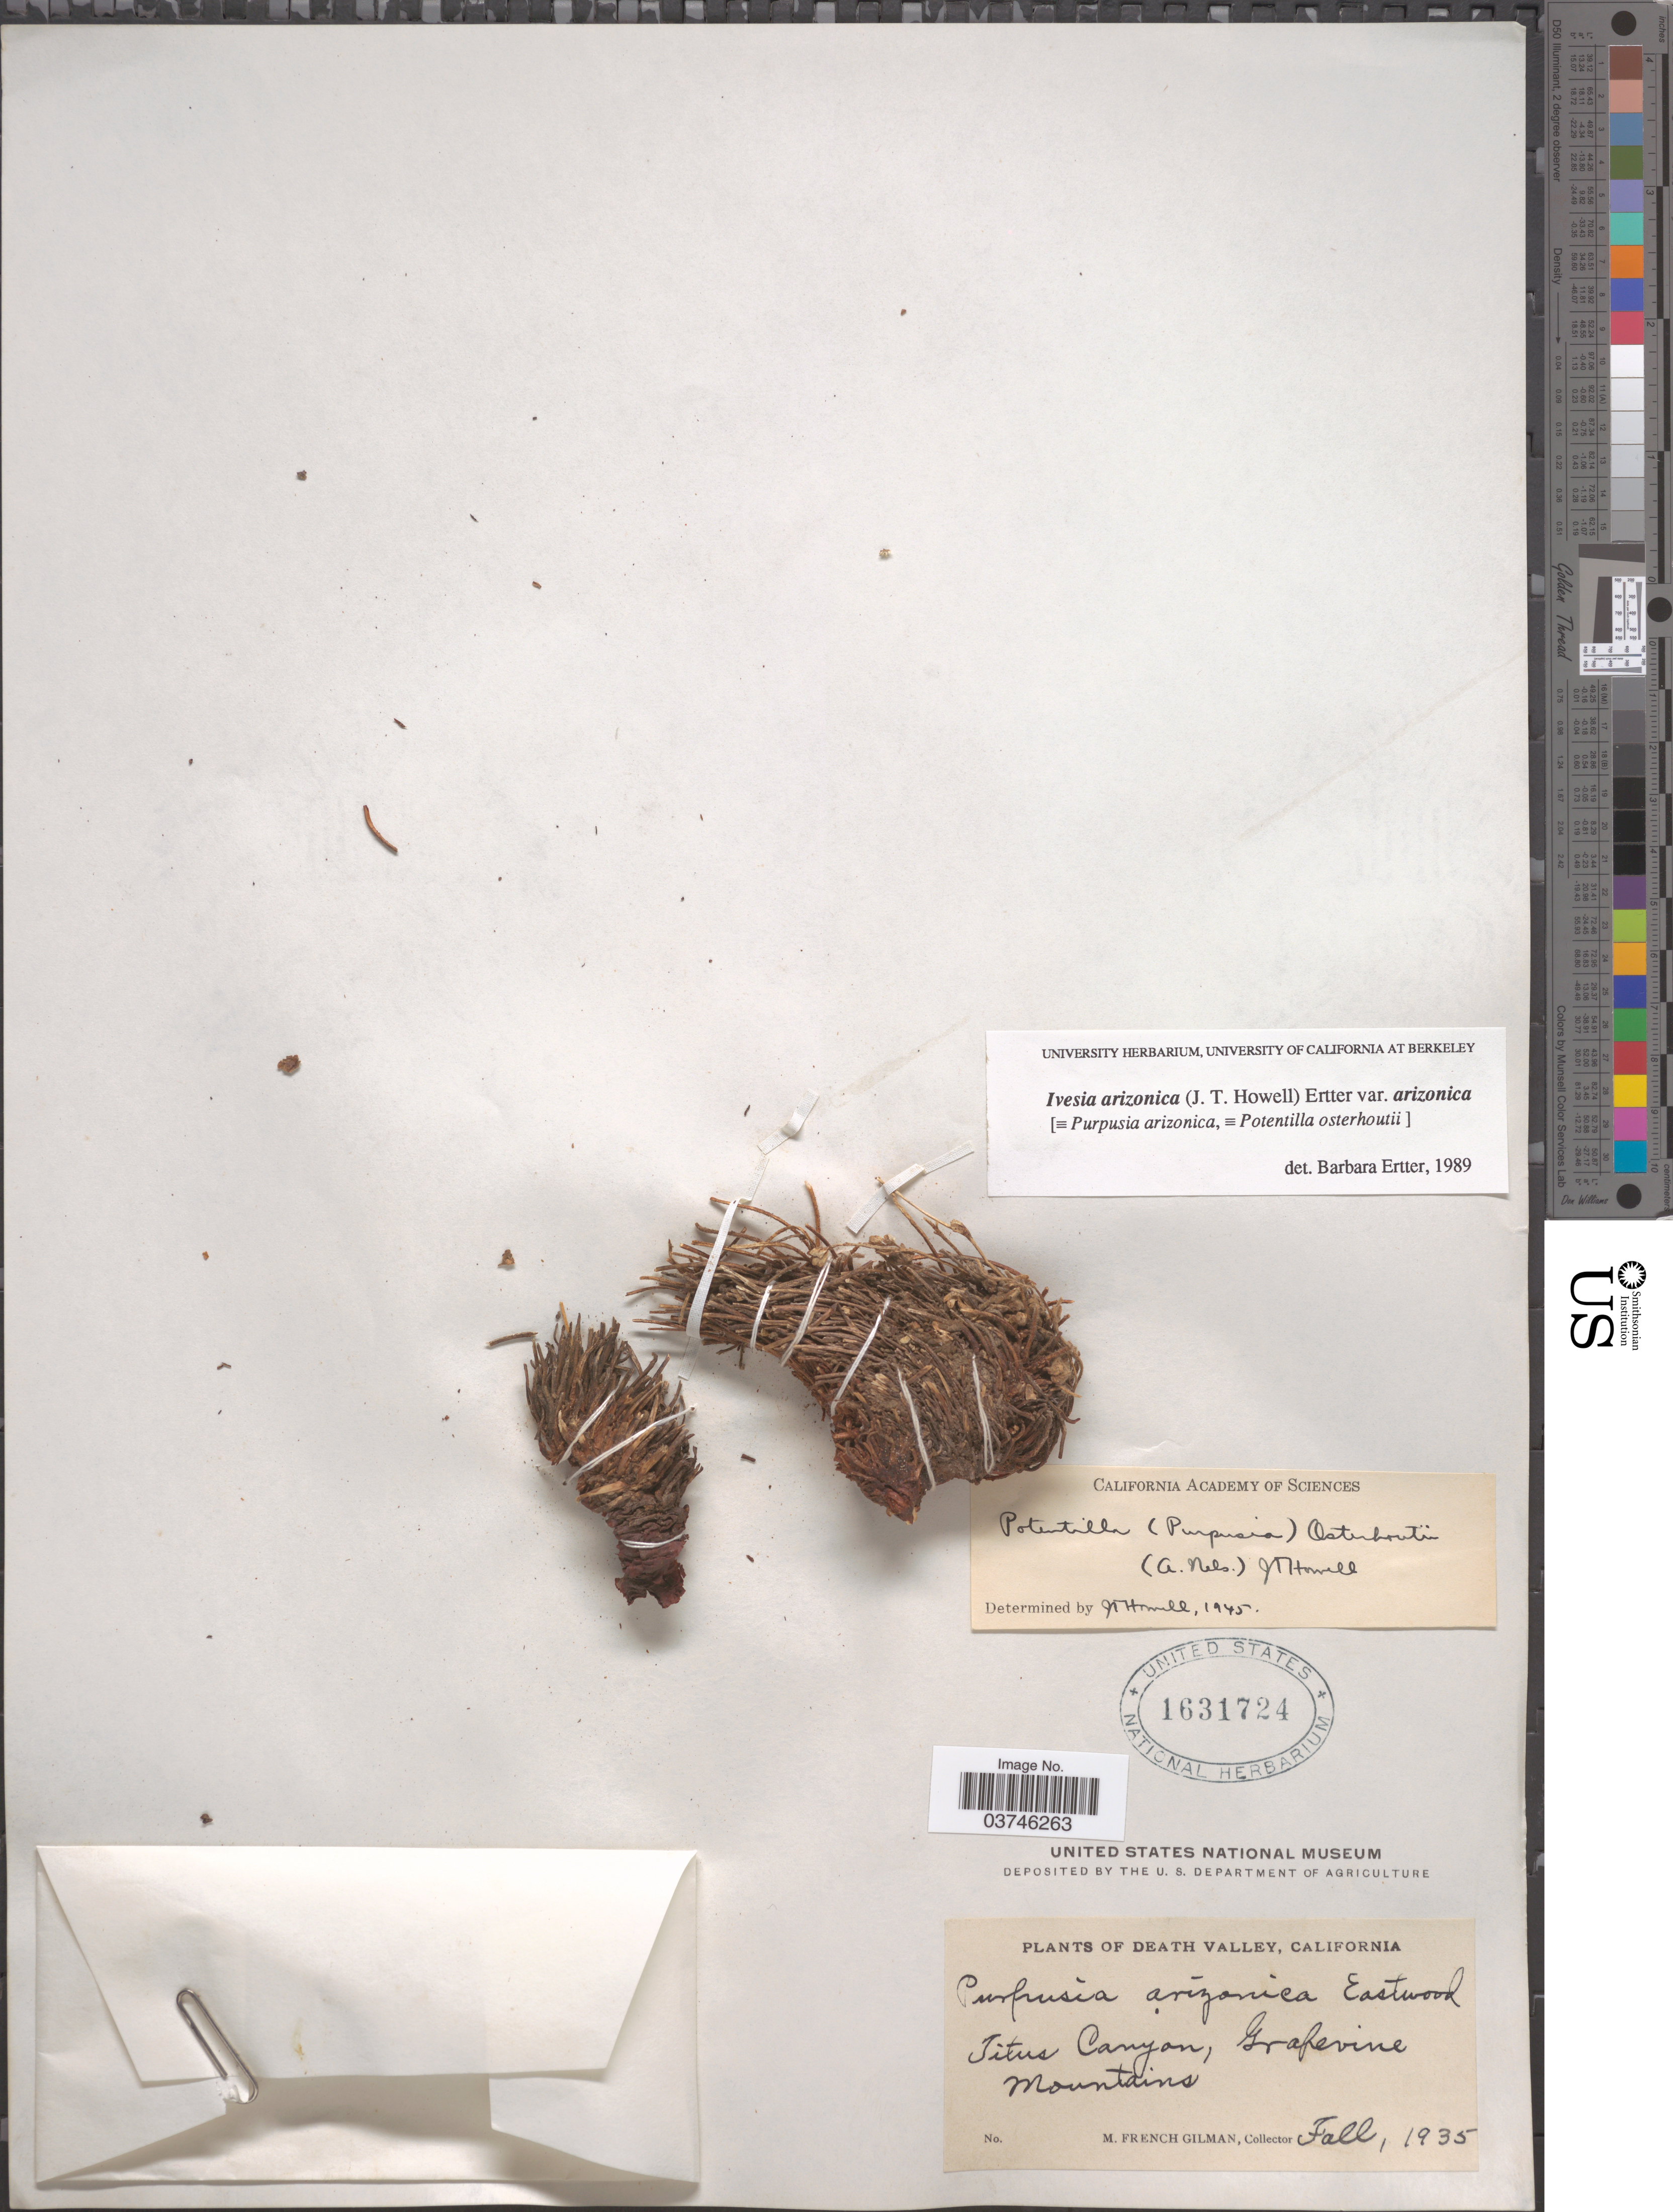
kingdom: Plantae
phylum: Tracheophyta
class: Magnoliopsida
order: Rosales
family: Rosaceae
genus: Potentilla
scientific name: Potentilla osterhoutii var. osterhoutii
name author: (A. Nelson) J.T. Howell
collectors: M. F. Gilman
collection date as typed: Fall, 1935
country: United States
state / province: California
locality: Death Valley. Titus Canyon, Grapevine Mountains.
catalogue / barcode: US 1631724